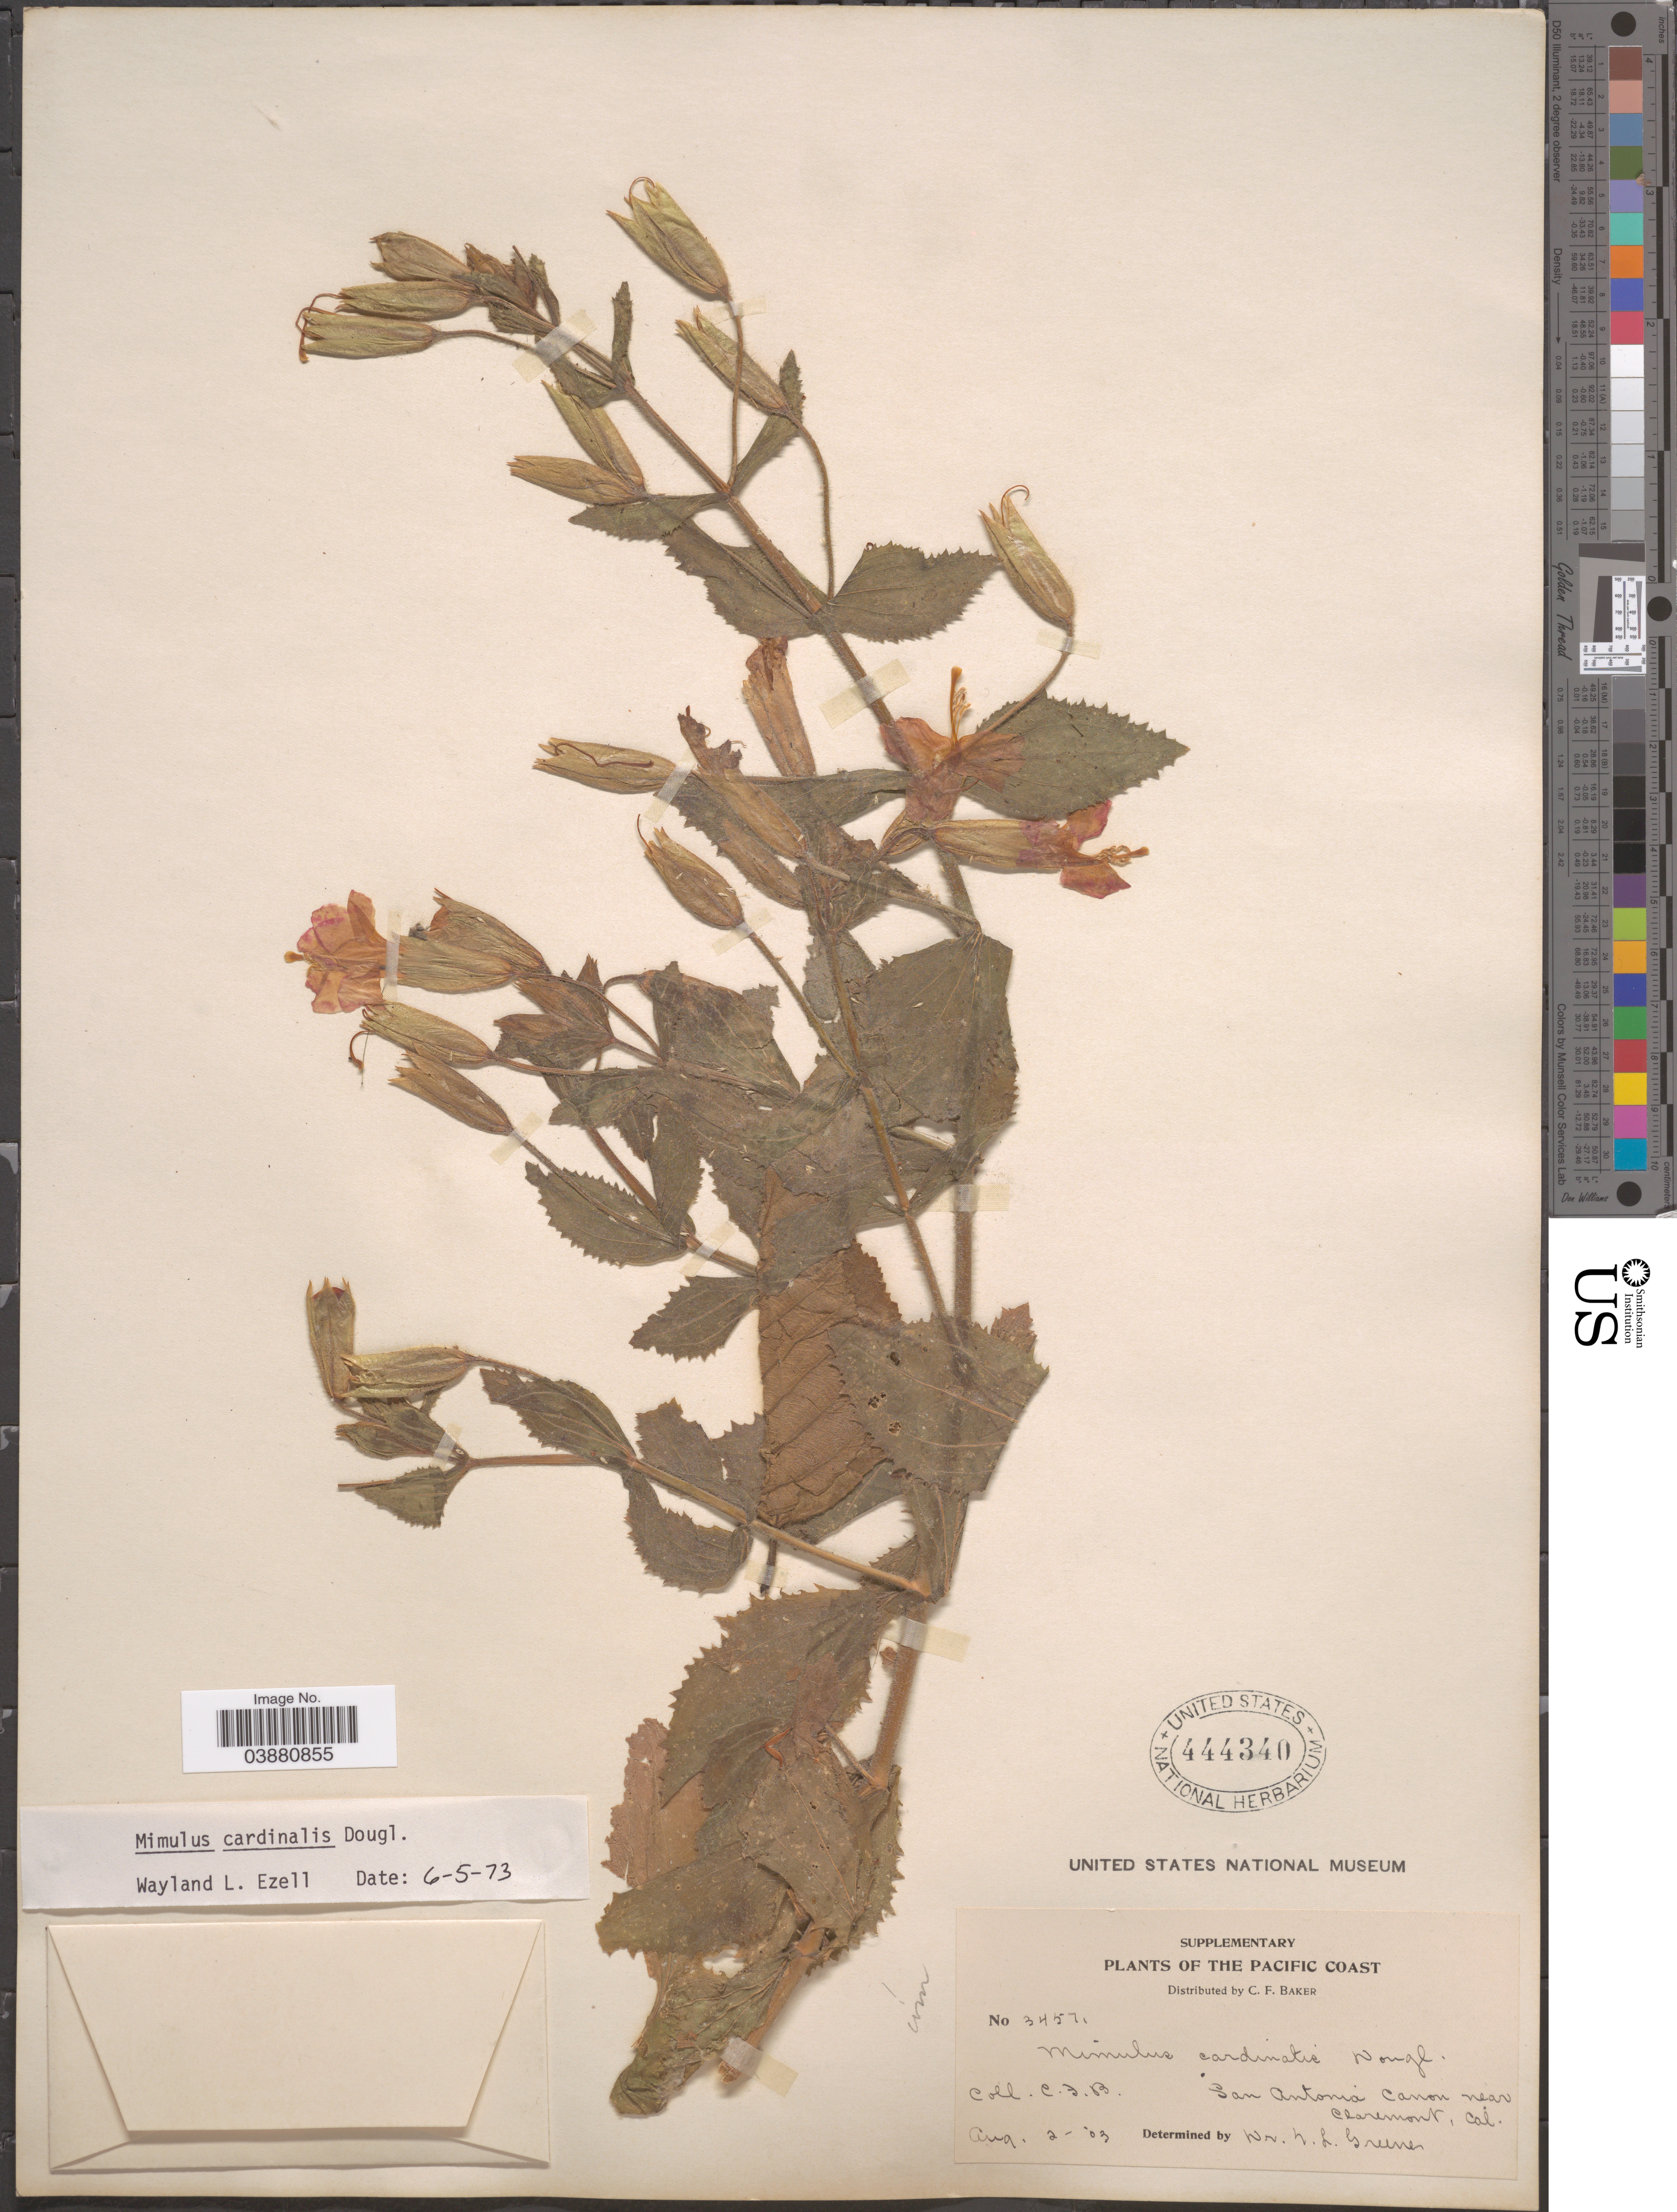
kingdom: Plantae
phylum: Tracheophyta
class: Magnoliopsida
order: Lamiales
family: Phrymaceae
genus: Mimulus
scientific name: Mimulus cardinalis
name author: Douglas ex Benth.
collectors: C. F. Baker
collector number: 3457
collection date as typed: Transcribed d/m/y: 2/8/3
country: United States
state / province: California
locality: San Antonio Canon near Claremont.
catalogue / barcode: US 444340